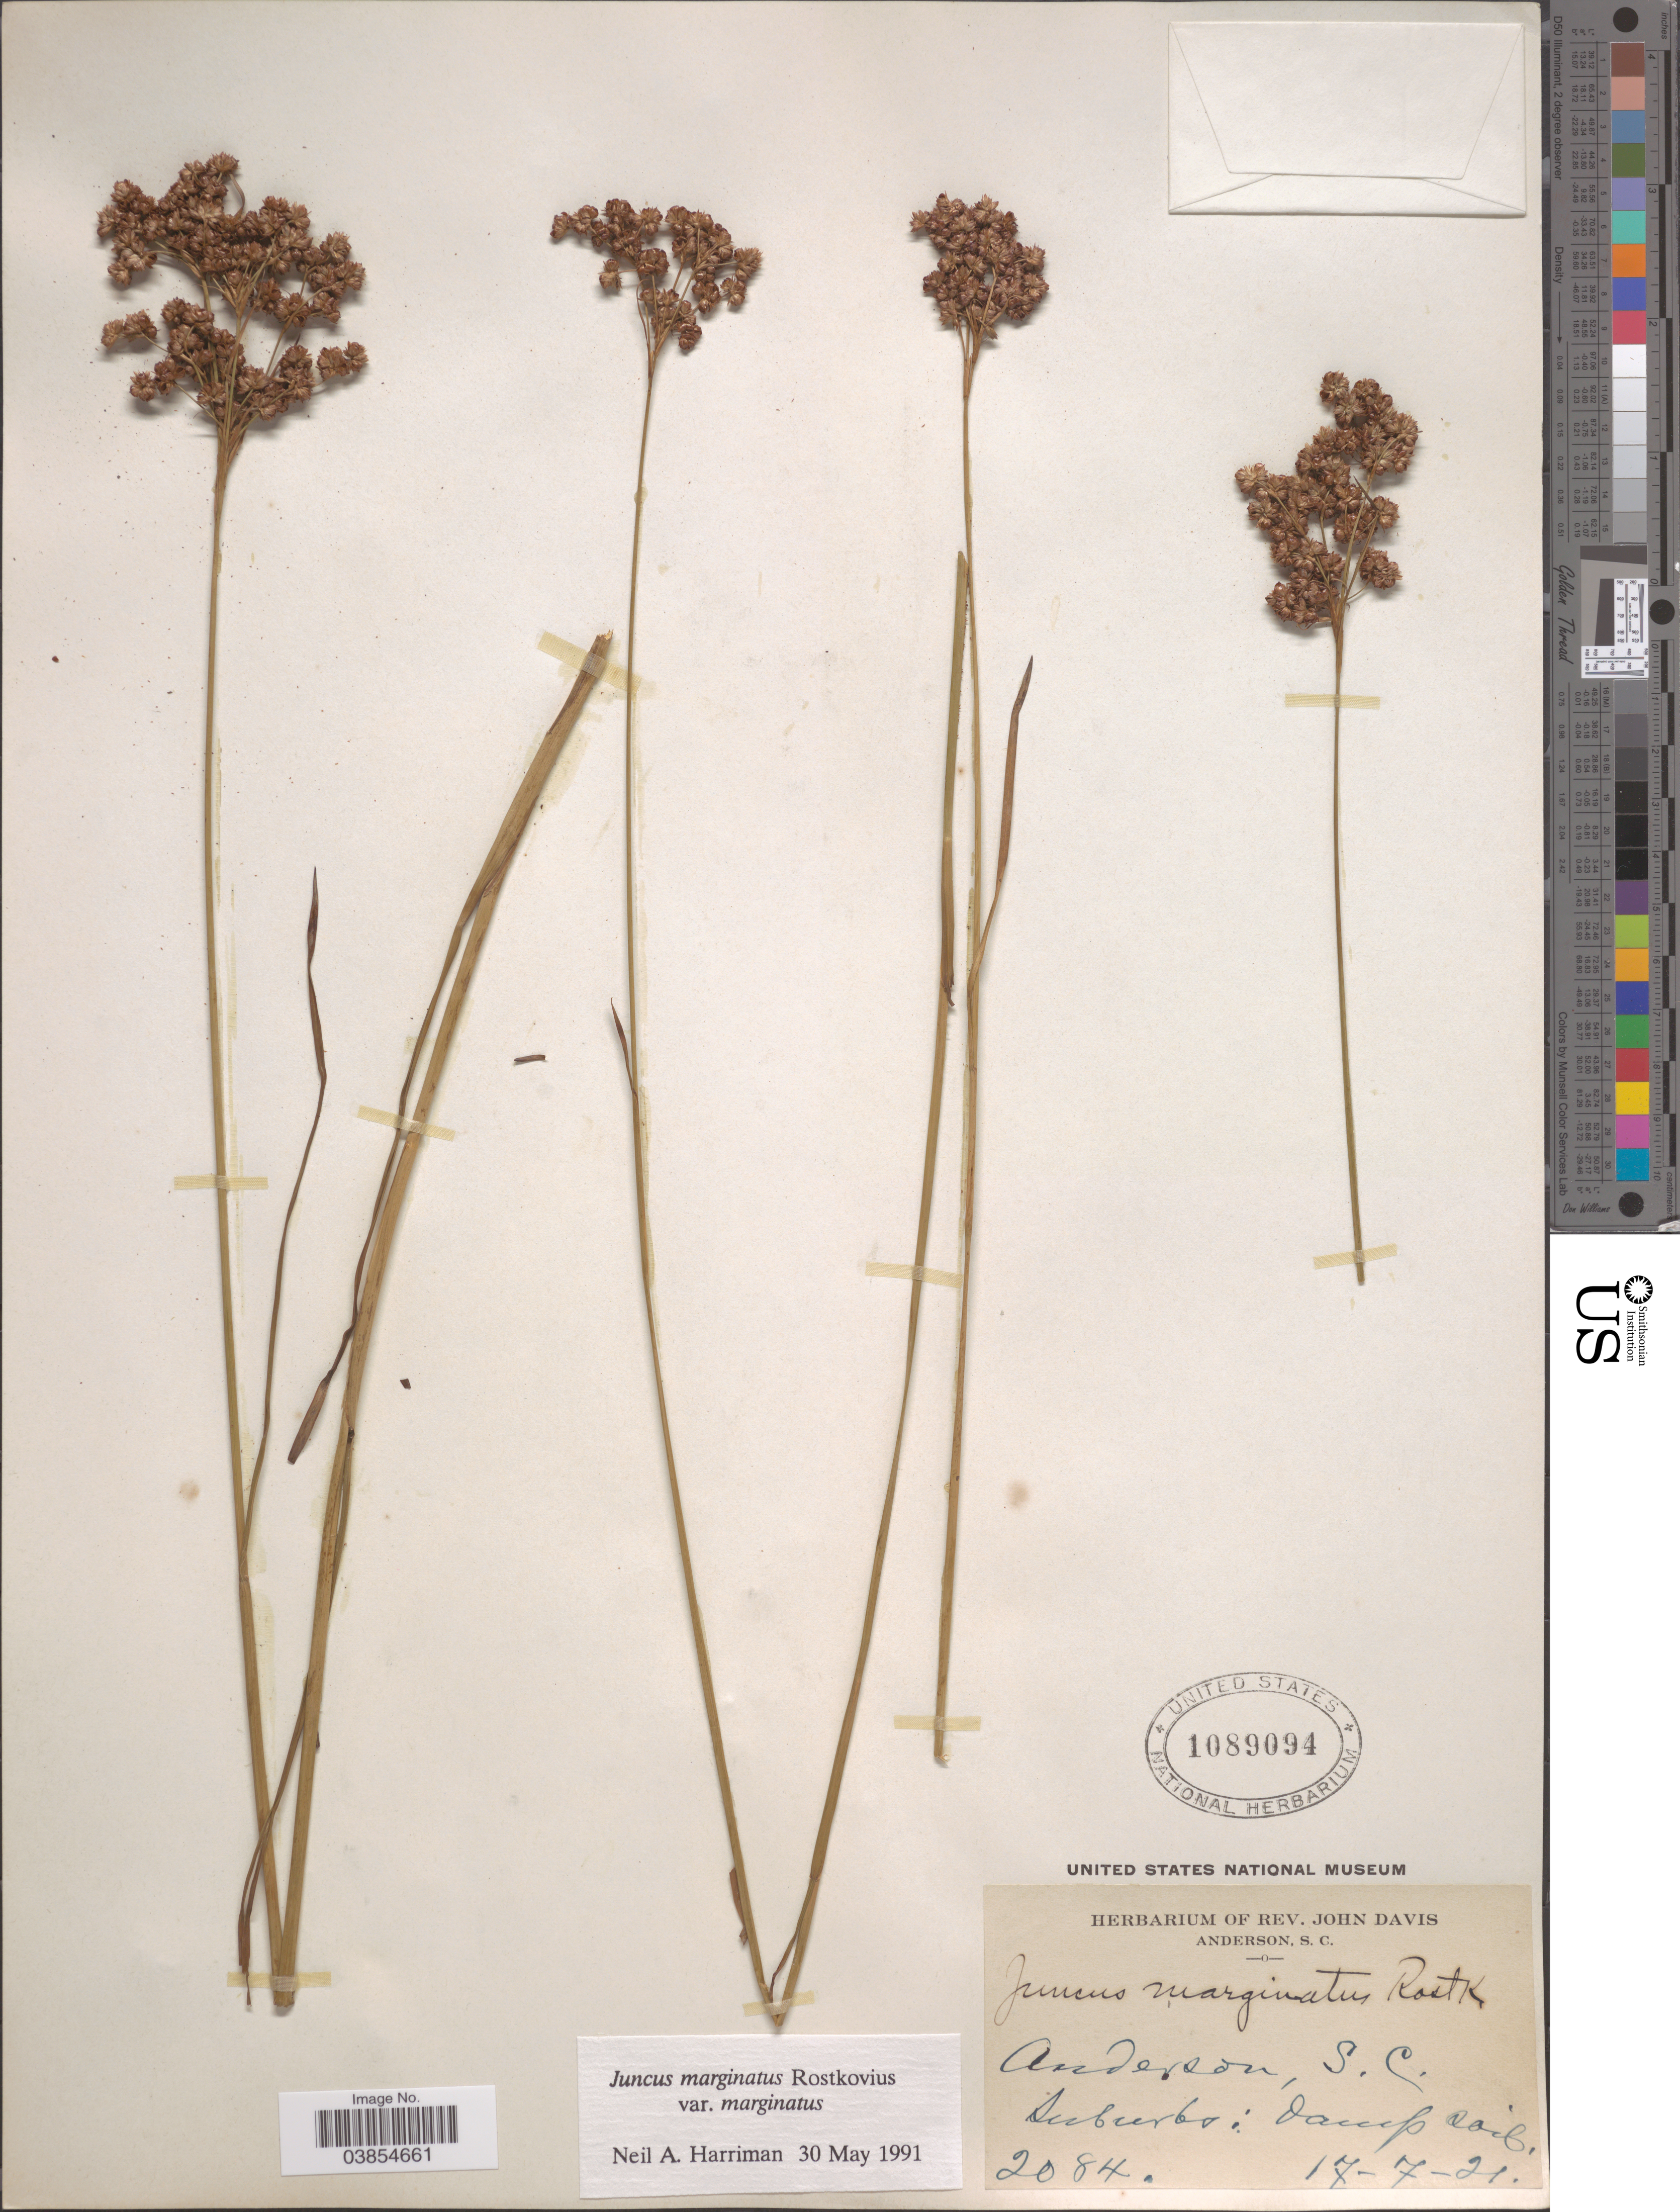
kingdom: Plantae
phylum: Tracheophyta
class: Liliopsida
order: Poales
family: Juncaceae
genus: Juncus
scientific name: Juncus marginatus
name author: Rostk.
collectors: ex herb. Rev. John Davis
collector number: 2084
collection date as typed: Transcribed d/m/y: 17/7/21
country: United States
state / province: South Carolina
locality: Anderson, S.C.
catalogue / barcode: US 1089094